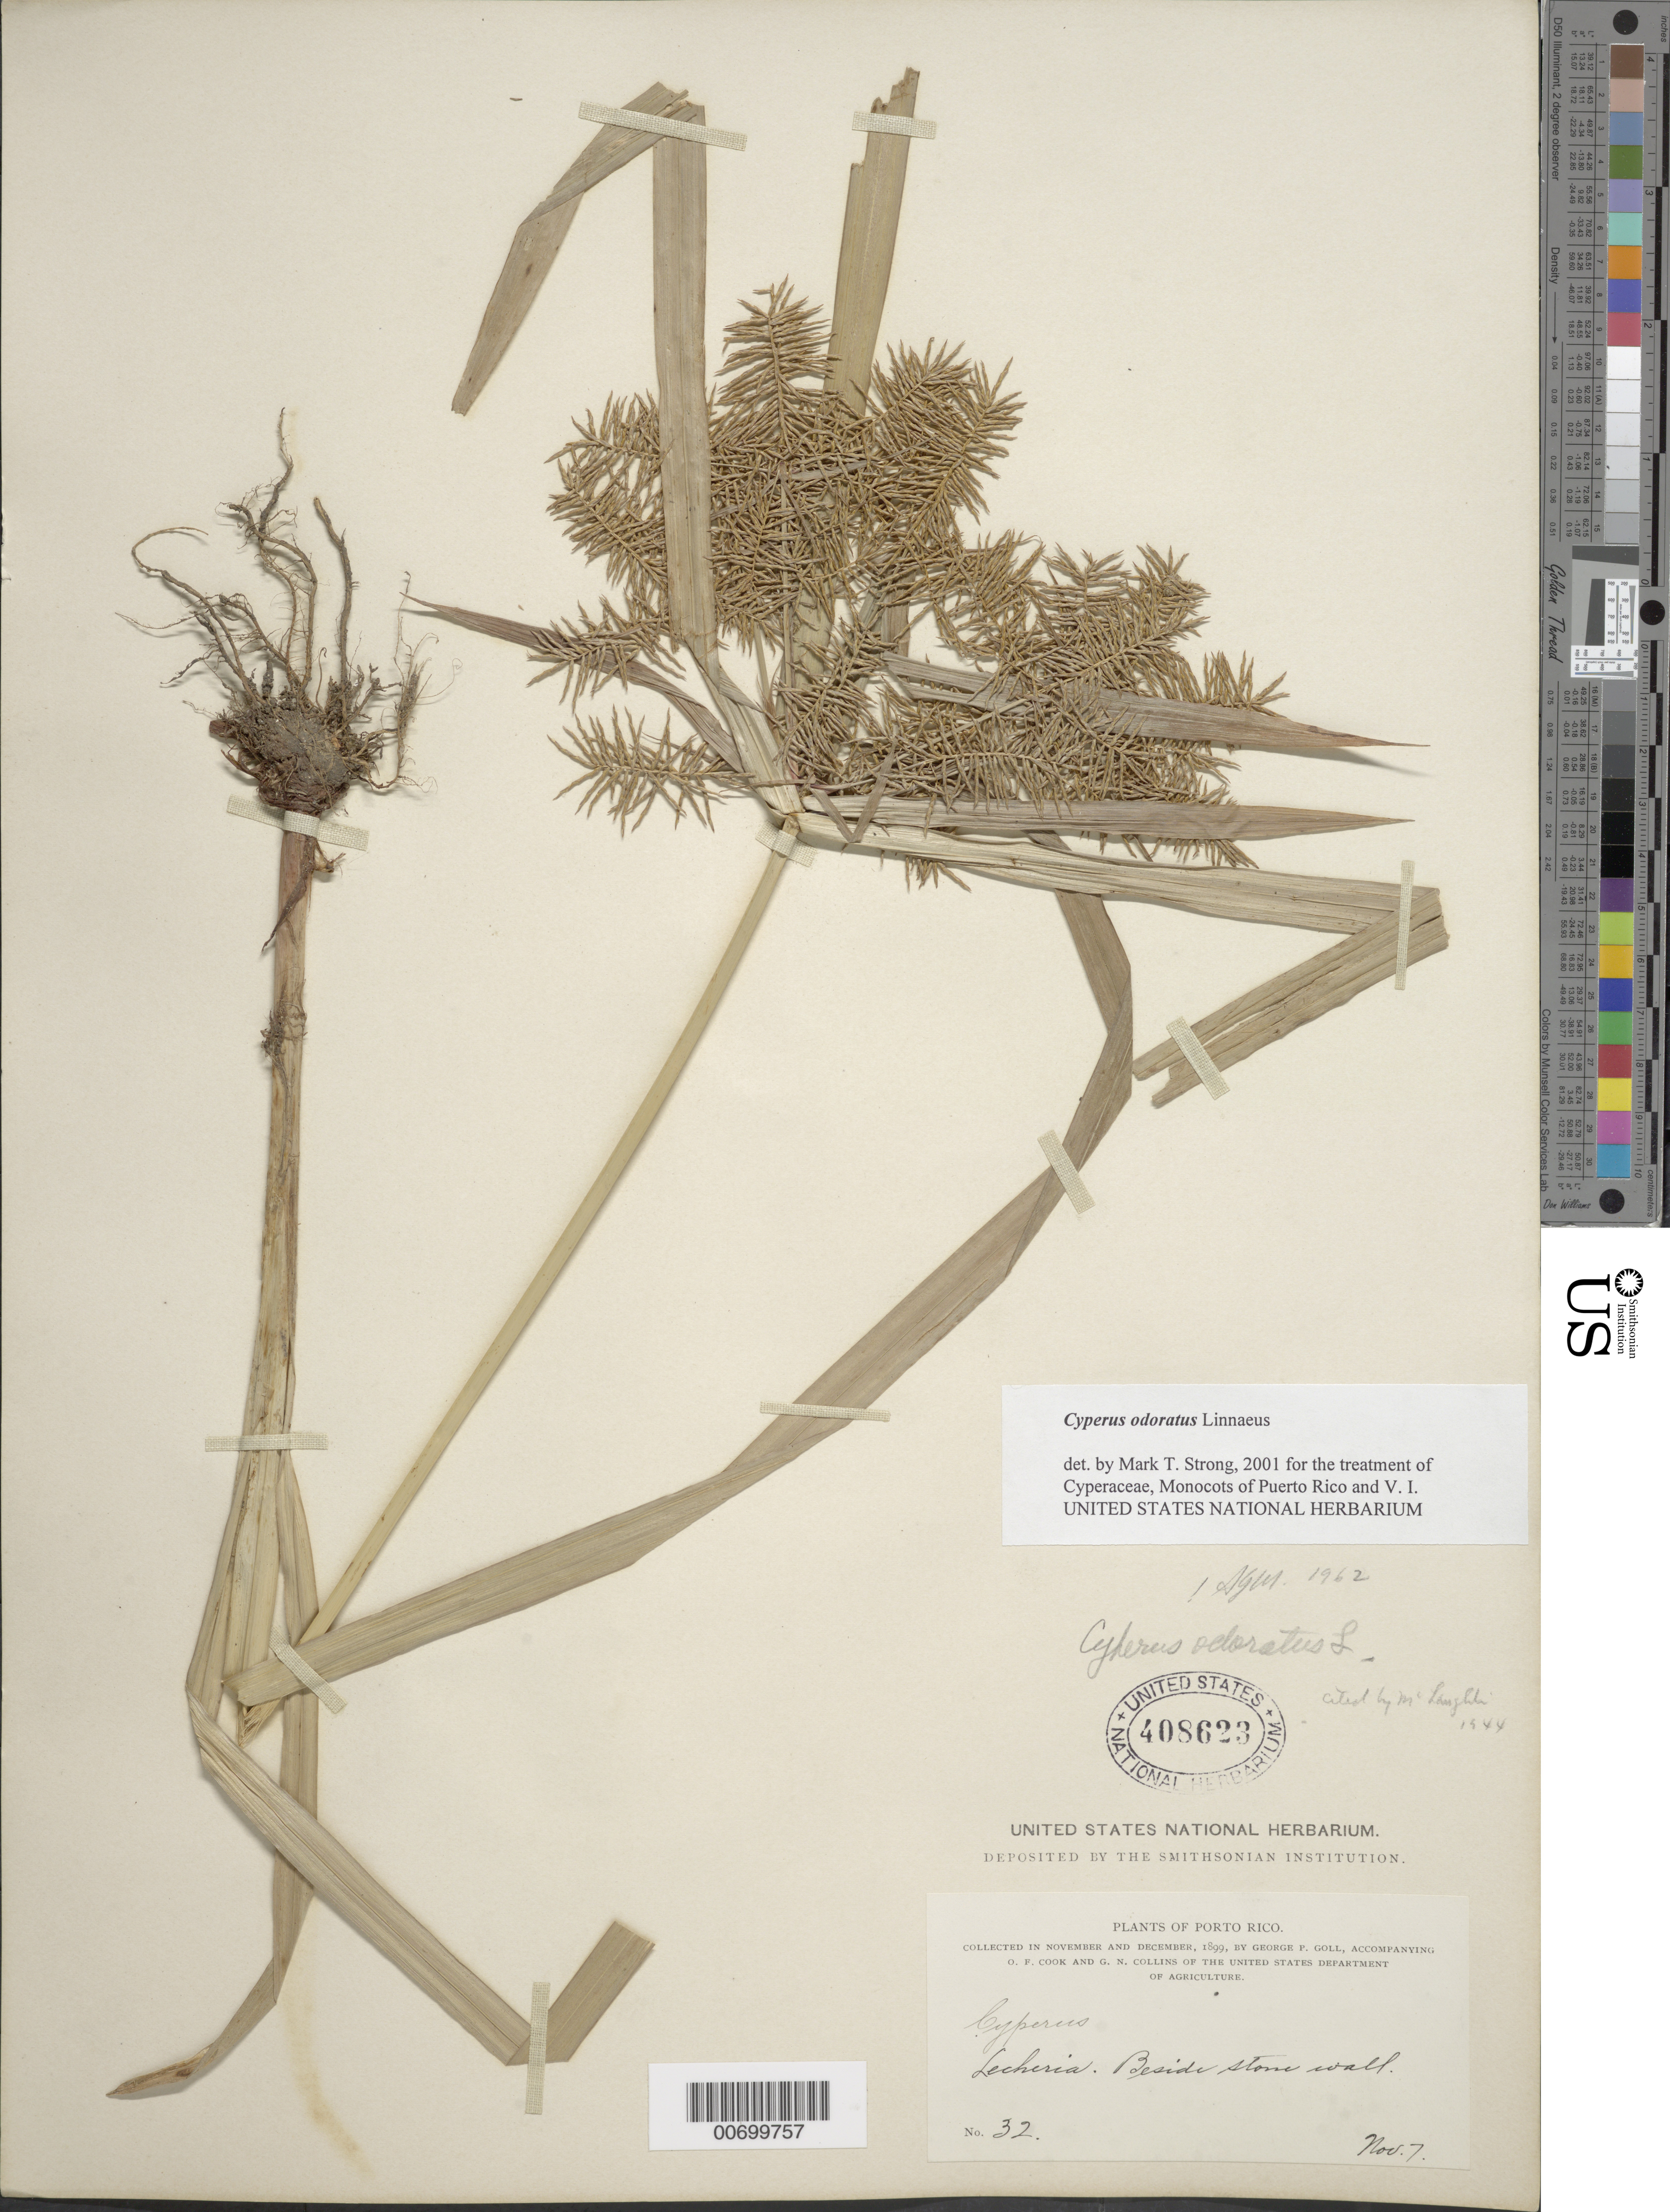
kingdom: Plantae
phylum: Tracheophyta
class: Liliopsida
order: Poales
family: Cyperaceae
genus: Cyperus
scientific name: Cyperus odoratus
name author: L.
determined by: Strong, M. T., (US), Smithsonian Institution - National Museum of Natural History (UNITED STATES)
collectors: G. Goll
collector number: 32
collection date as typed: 07 Nov 1899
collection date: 1899-11-07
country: Puerto Rico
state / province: San Juan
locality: Lecheria.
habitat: Beside stone wall.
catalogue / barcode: US 408623